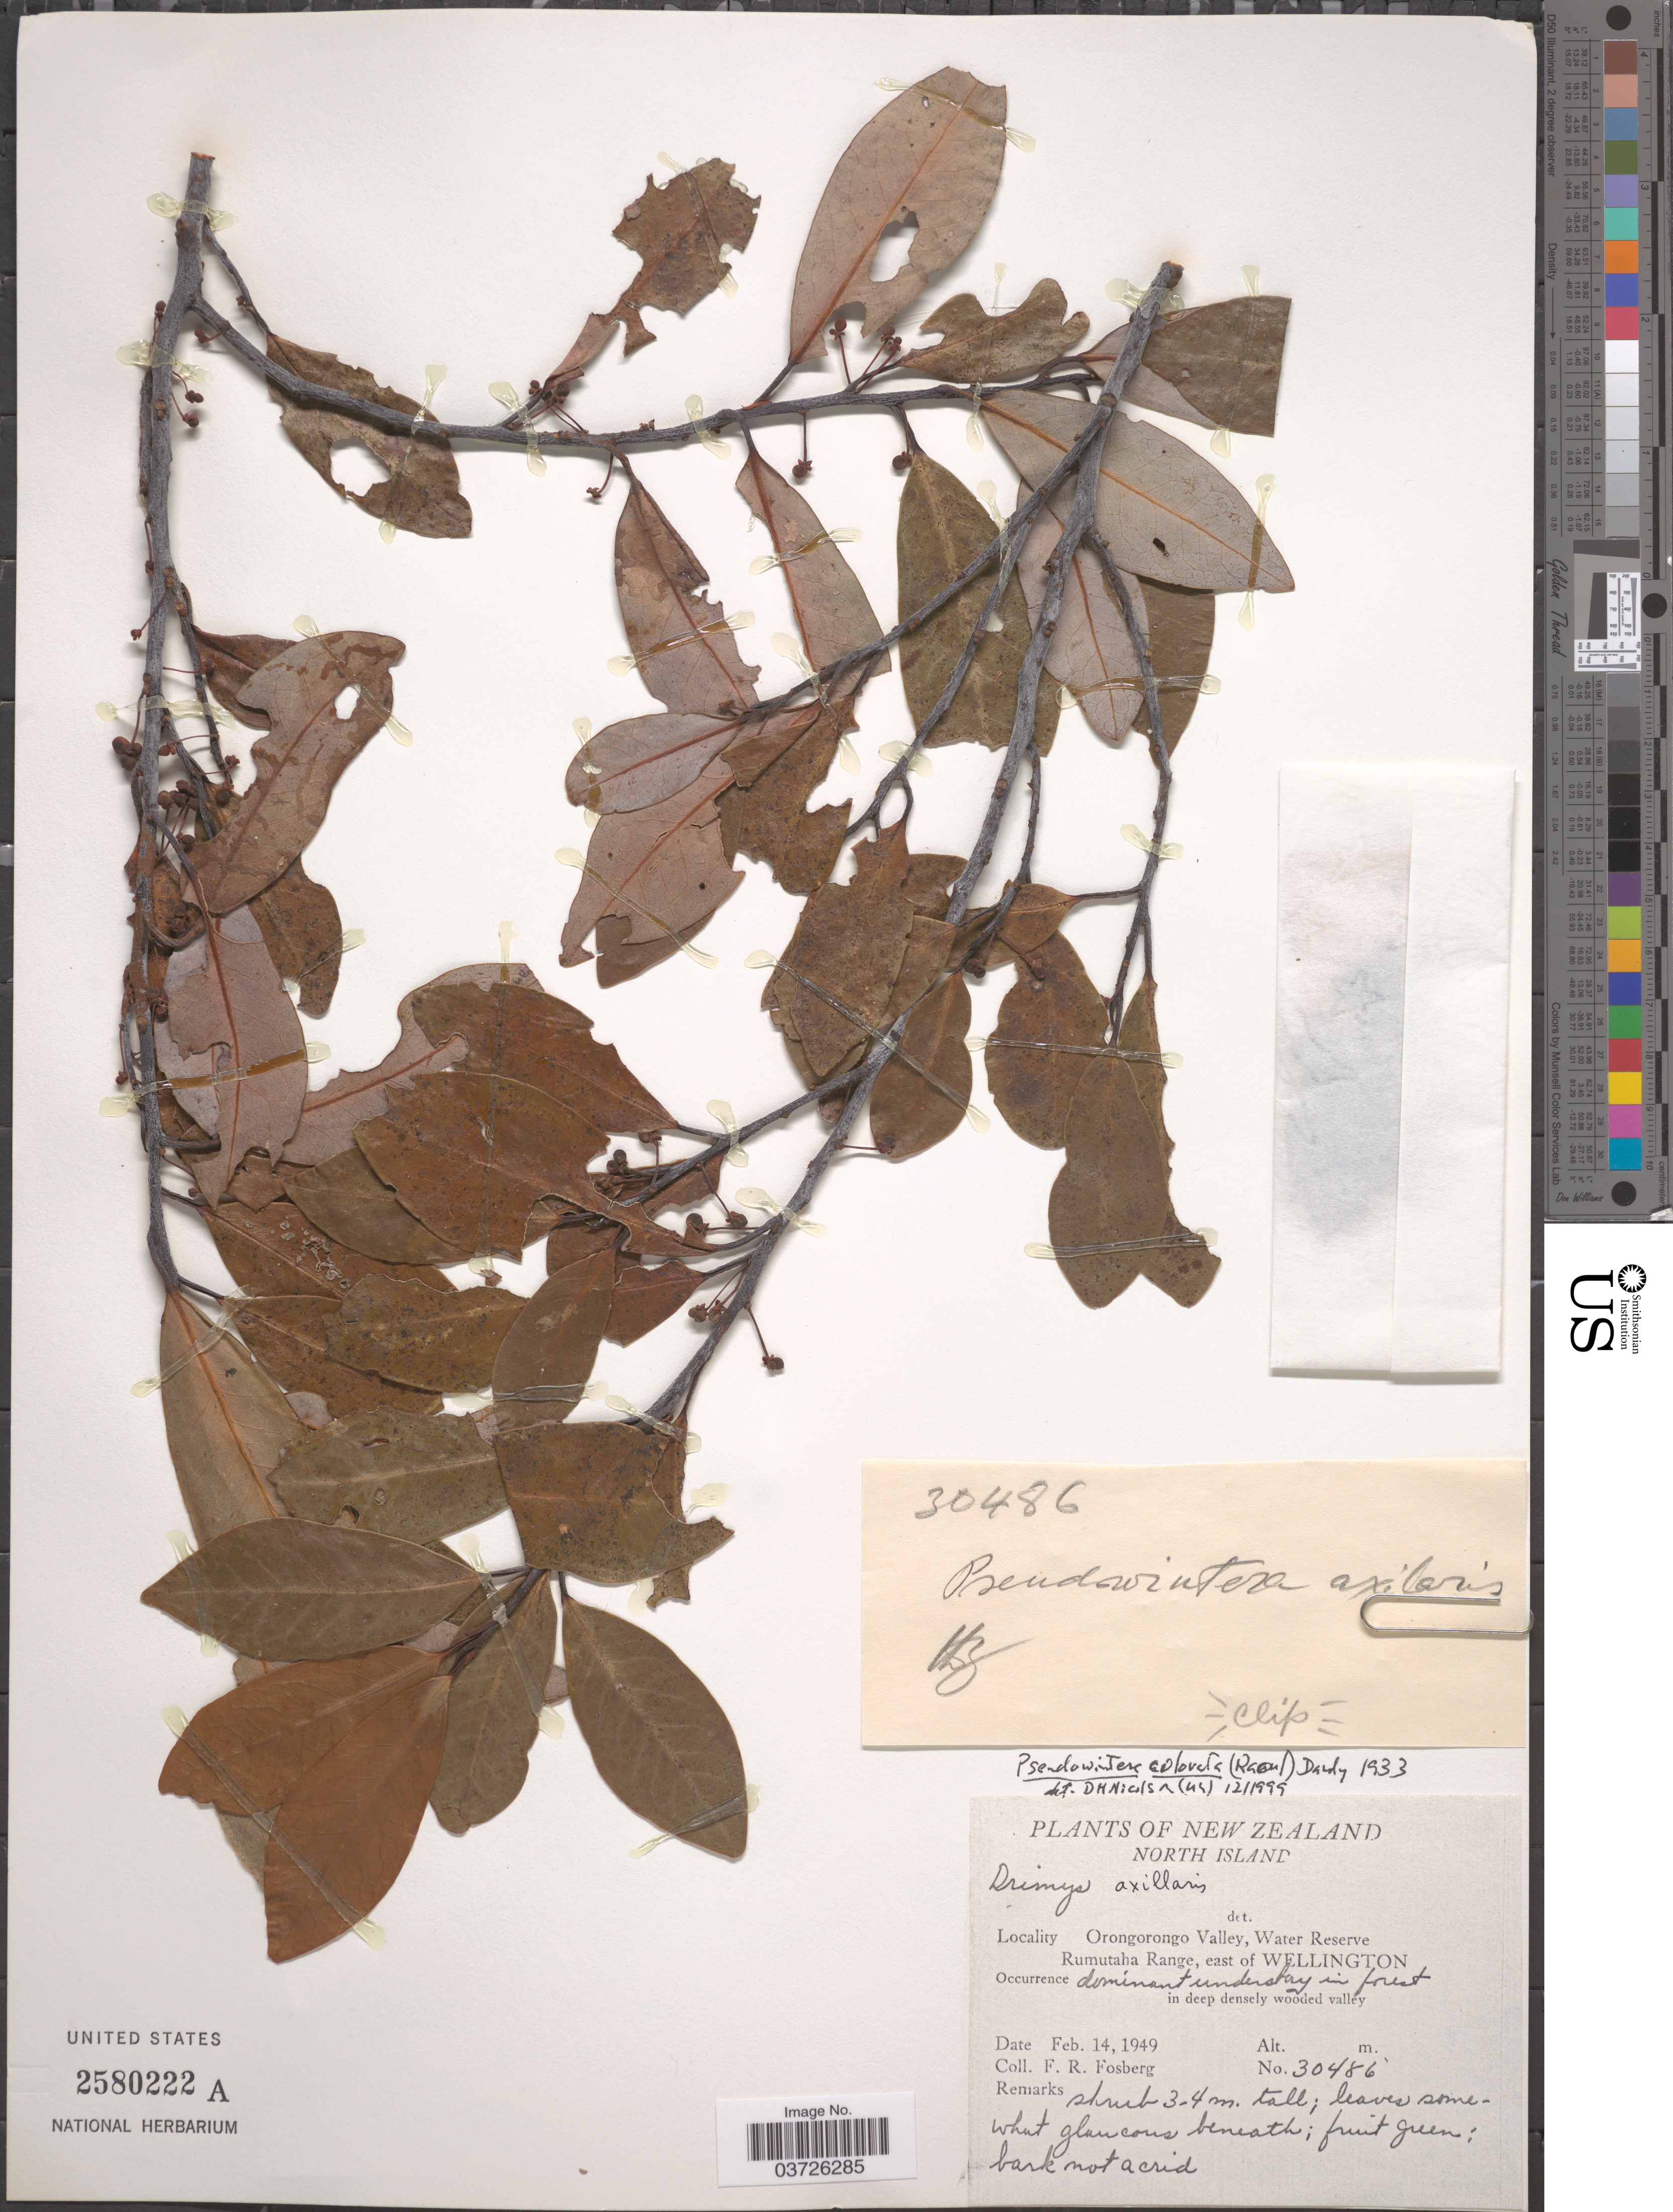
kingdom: Plantae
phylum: Tracheophyta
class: Magnoliopsida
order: Canellales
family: Winteraceae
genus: Pseudowintera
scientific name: Pseudowintera colorata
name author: (Raoul) Dandy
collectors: F. R. Fosberg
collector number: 30486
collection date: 1949-02-14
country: New Zealand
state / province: Wellington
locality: North Island. Orongorongo Valley, Water Reserve. Rumutaha Range, east of Wellington.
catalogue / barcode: US 2580222A